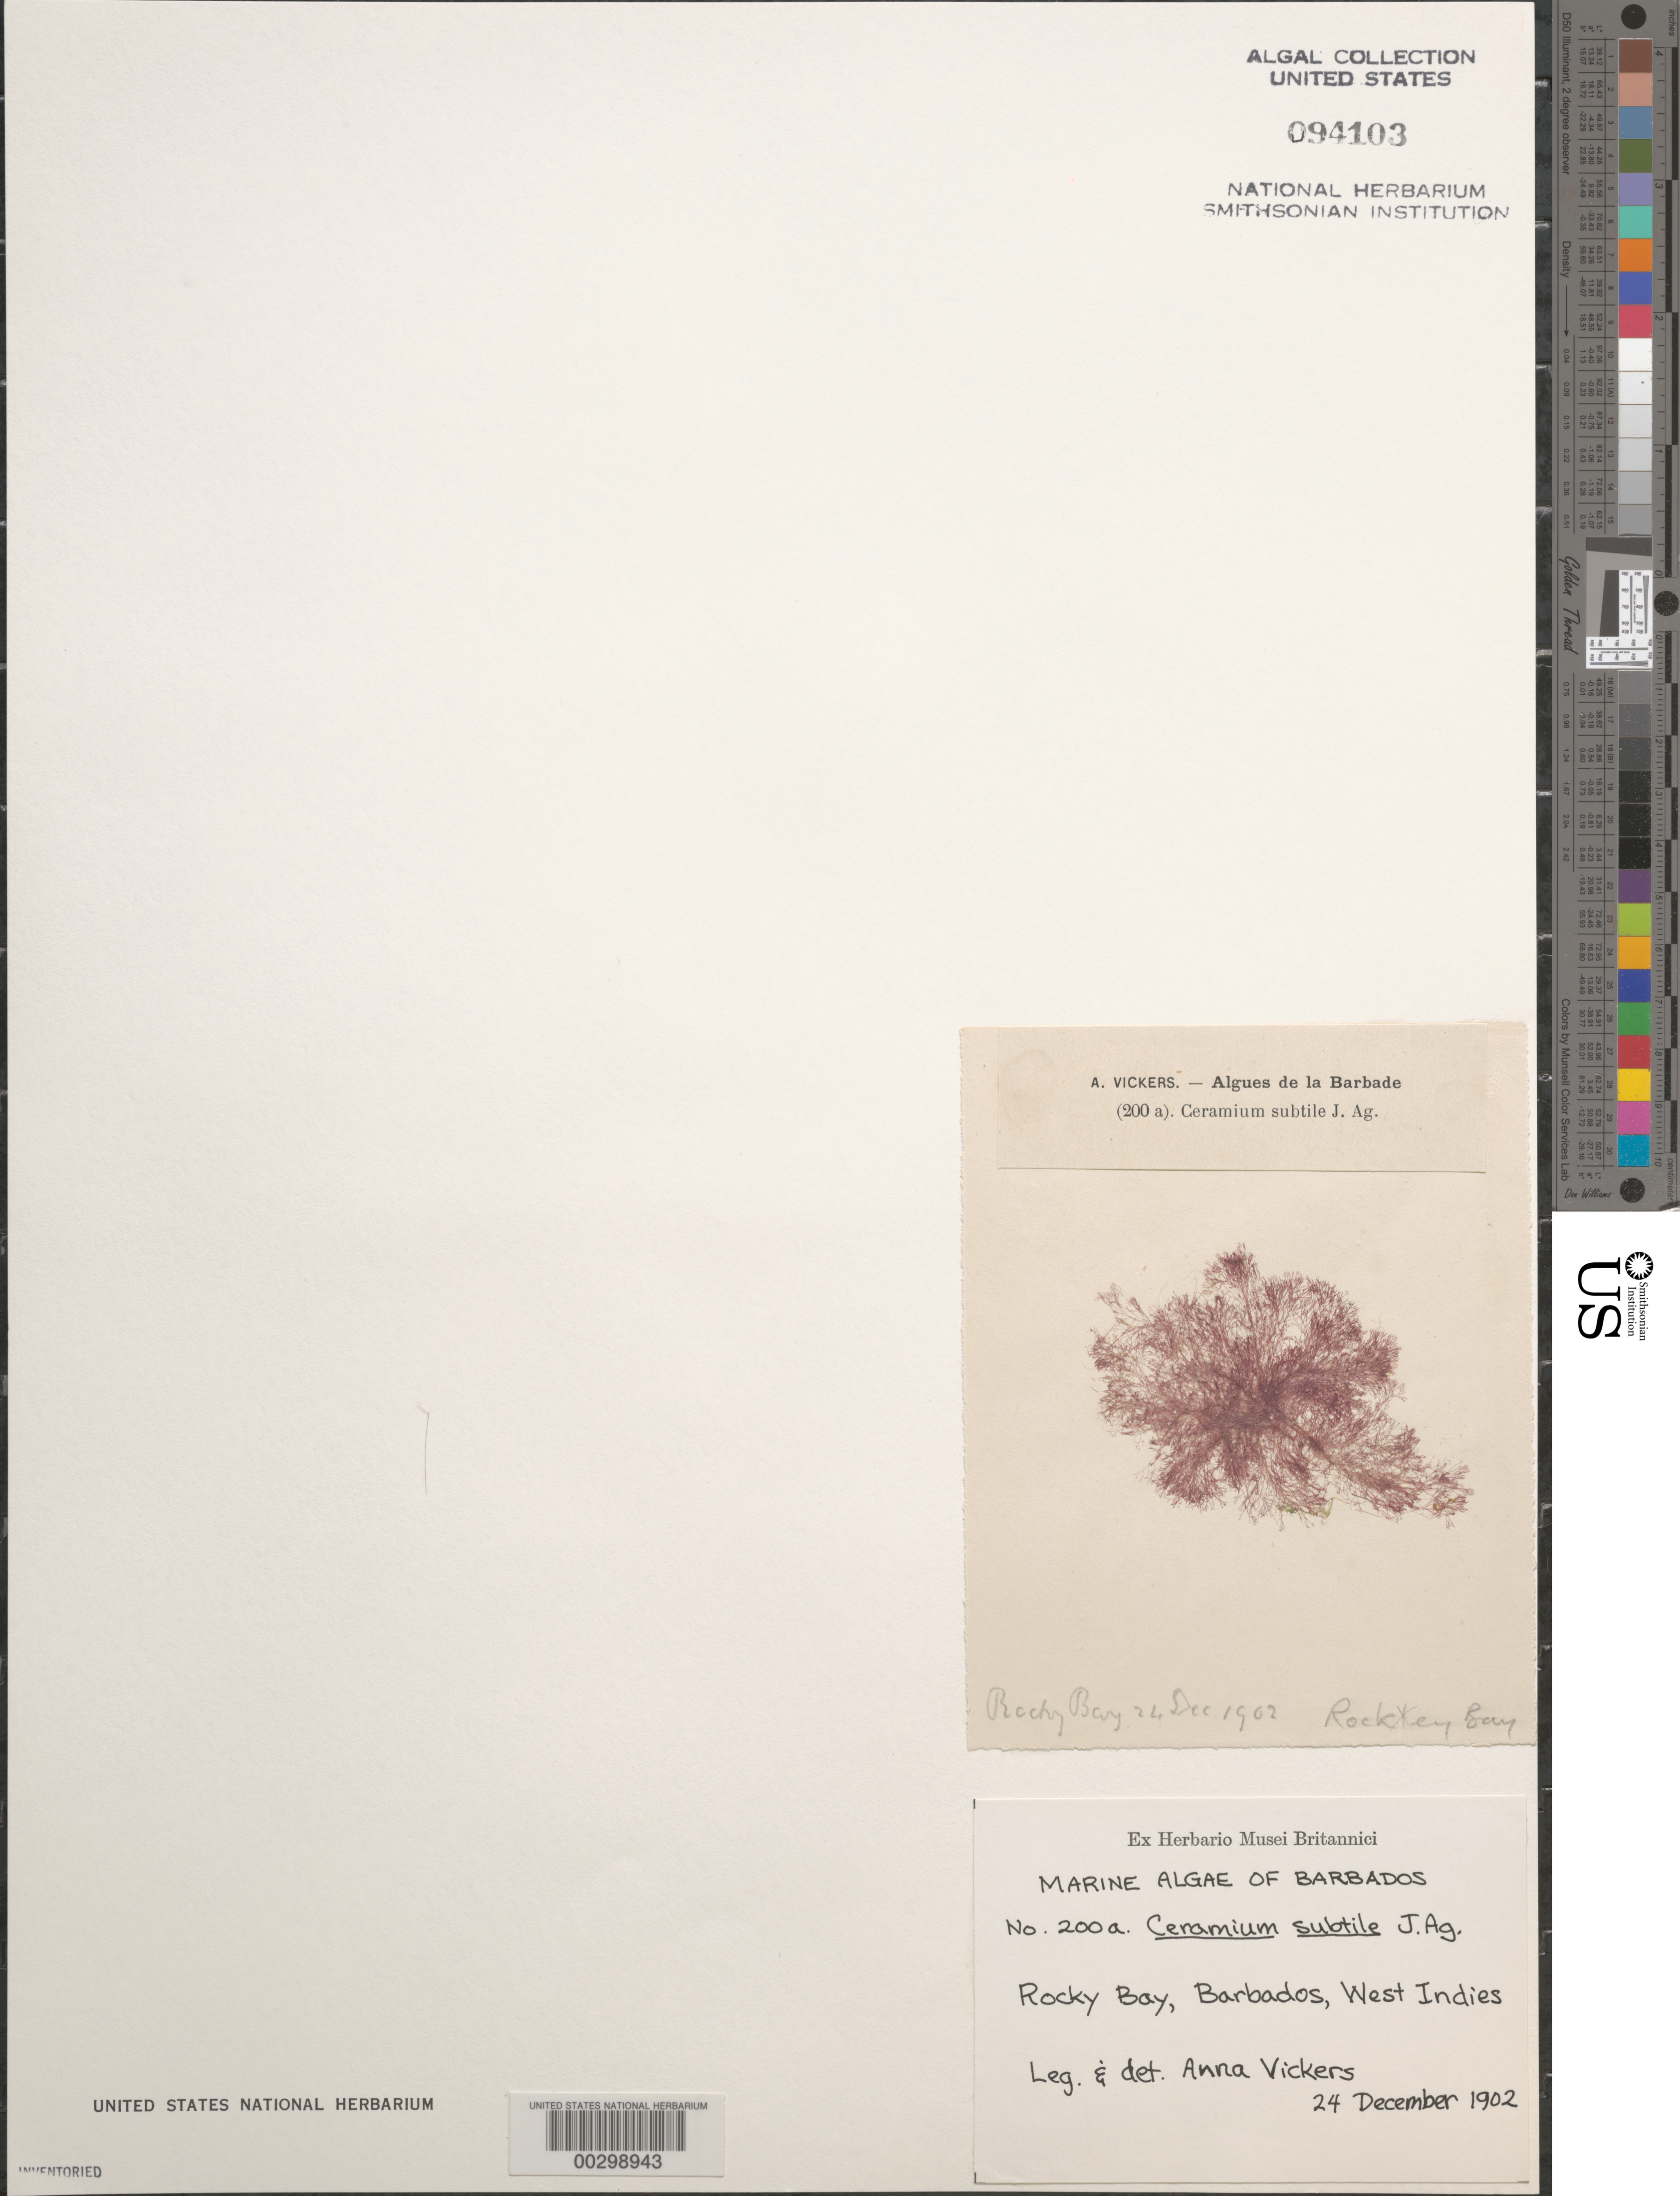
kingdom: Plantae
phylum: Rhodophyta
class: Florideophyceae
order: Ceramiales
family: Ceramiaceae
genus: Ceramium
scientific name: Ceramium subtile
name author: J. Agardh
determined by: Vickers, A.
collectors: A. Vickers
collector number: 200a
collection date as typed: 24 Dec 1902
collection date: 1902-12-24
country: Barbados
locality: Rocky Bay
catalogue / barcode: US 94103